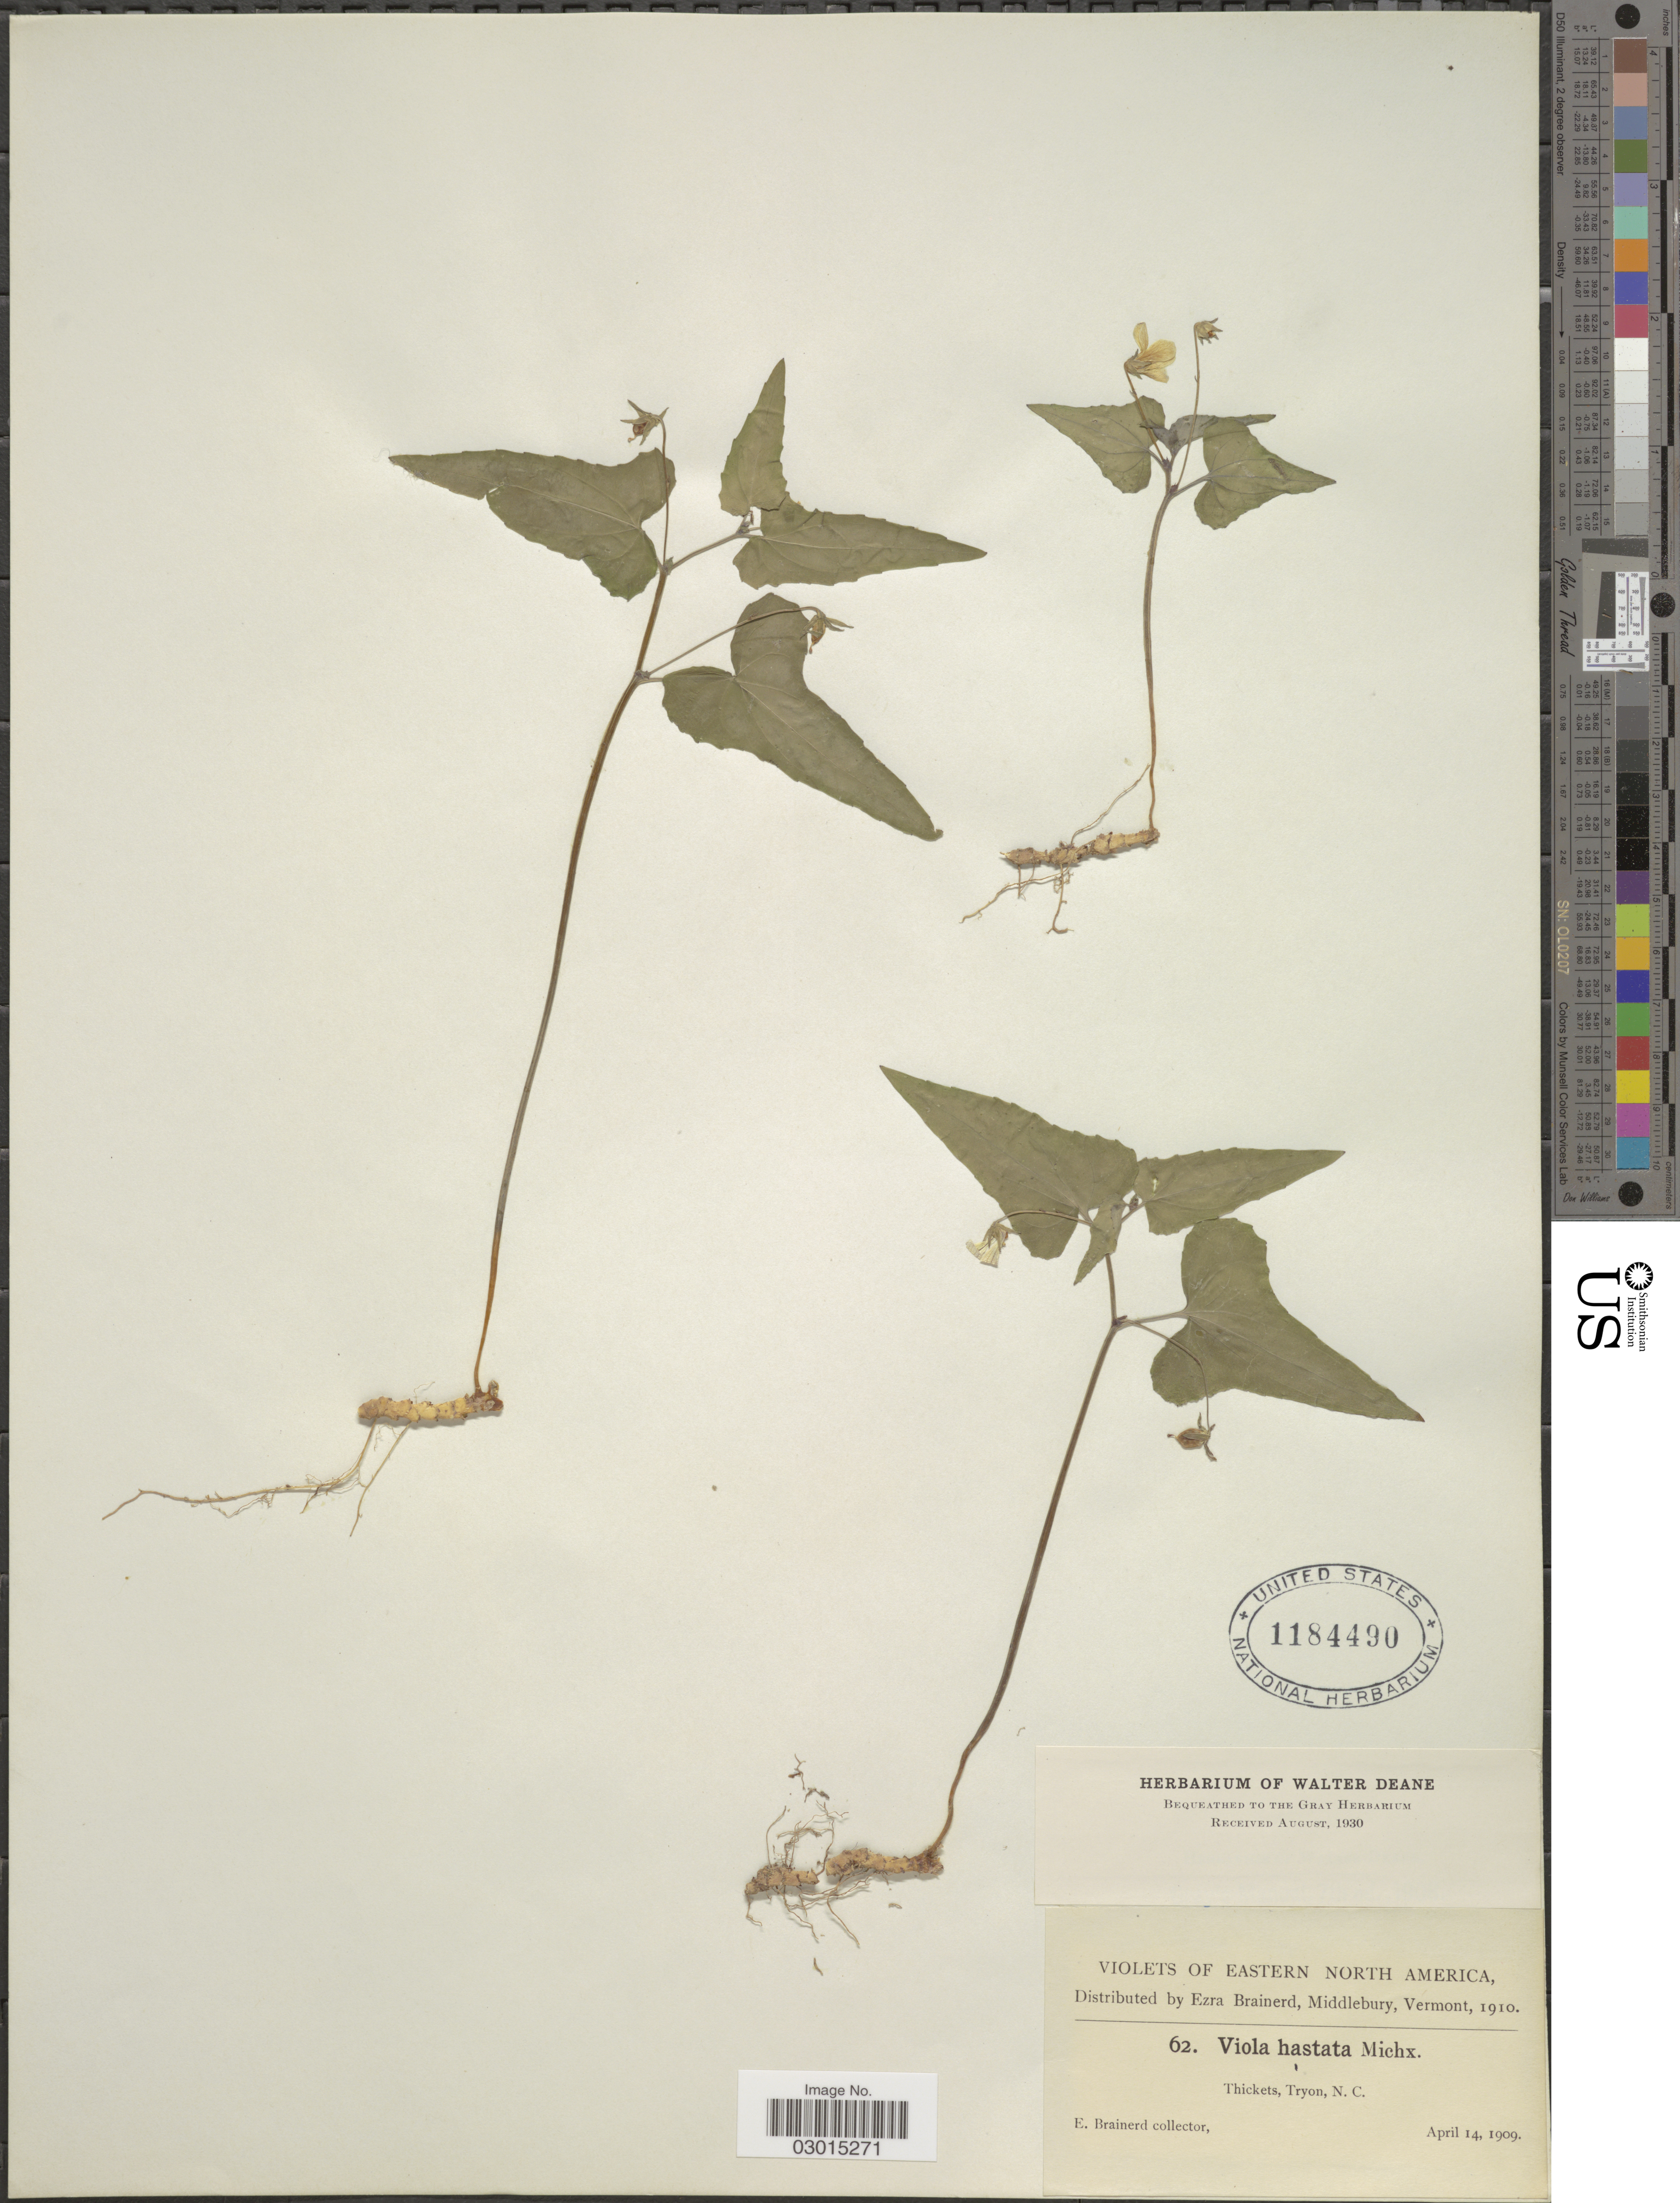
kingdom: Plantae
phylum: Tracheophyta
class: Magnoliopsida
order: Malpighiales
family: Violaceae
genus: Viola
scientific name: Viola hastata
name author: Michx.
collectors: E. Brainerd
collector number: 62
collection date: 1909-04-14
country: United States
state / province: North Carolina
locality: Eastern North America. Thickets, Tryon, N.C.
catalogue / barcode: US 1184490